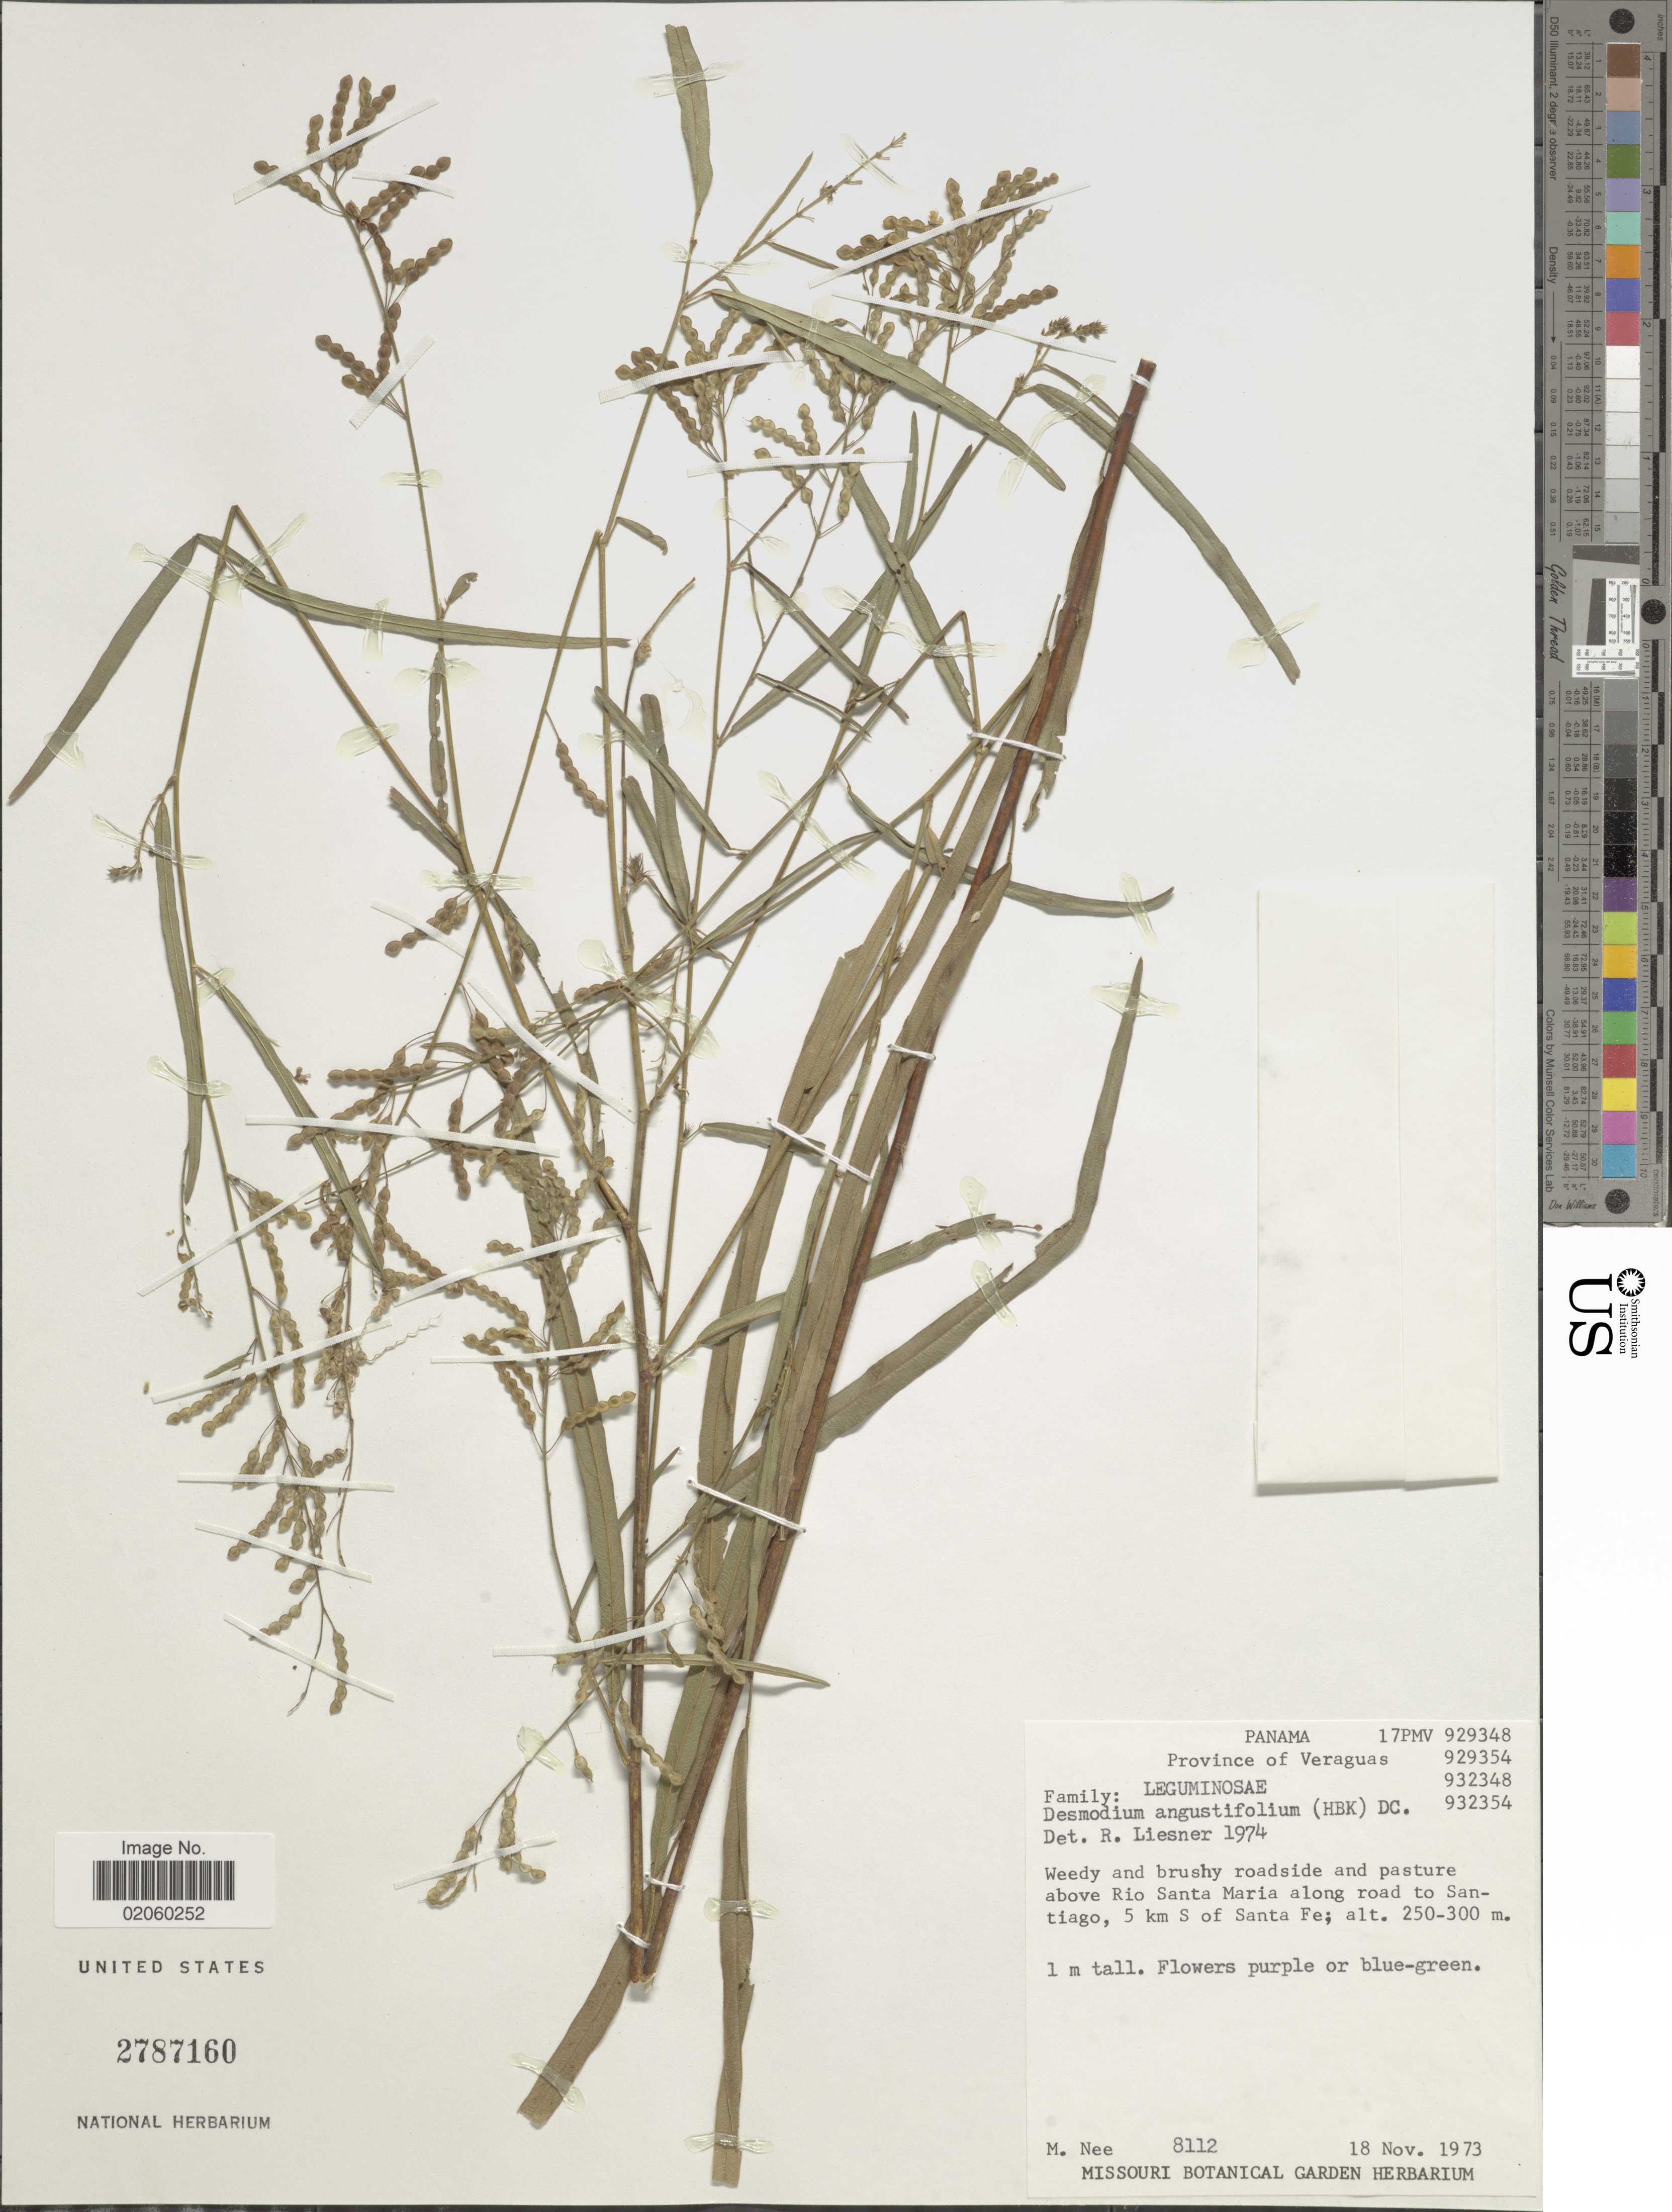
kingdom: Plantae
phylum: Tracheophyta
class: Magnoliopsida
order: Fabales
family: Fabaceae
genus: Desmodium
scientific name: Desmodium angustifolium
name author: (Kunth) DC.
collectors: M. Nee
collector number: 8112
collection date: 1973-11-18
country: Panama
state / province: Veraguas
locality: Above Rio Santa Maria along road to Santiago, 5 km S of Santa Fe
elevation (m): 250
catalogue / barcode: US 2787160